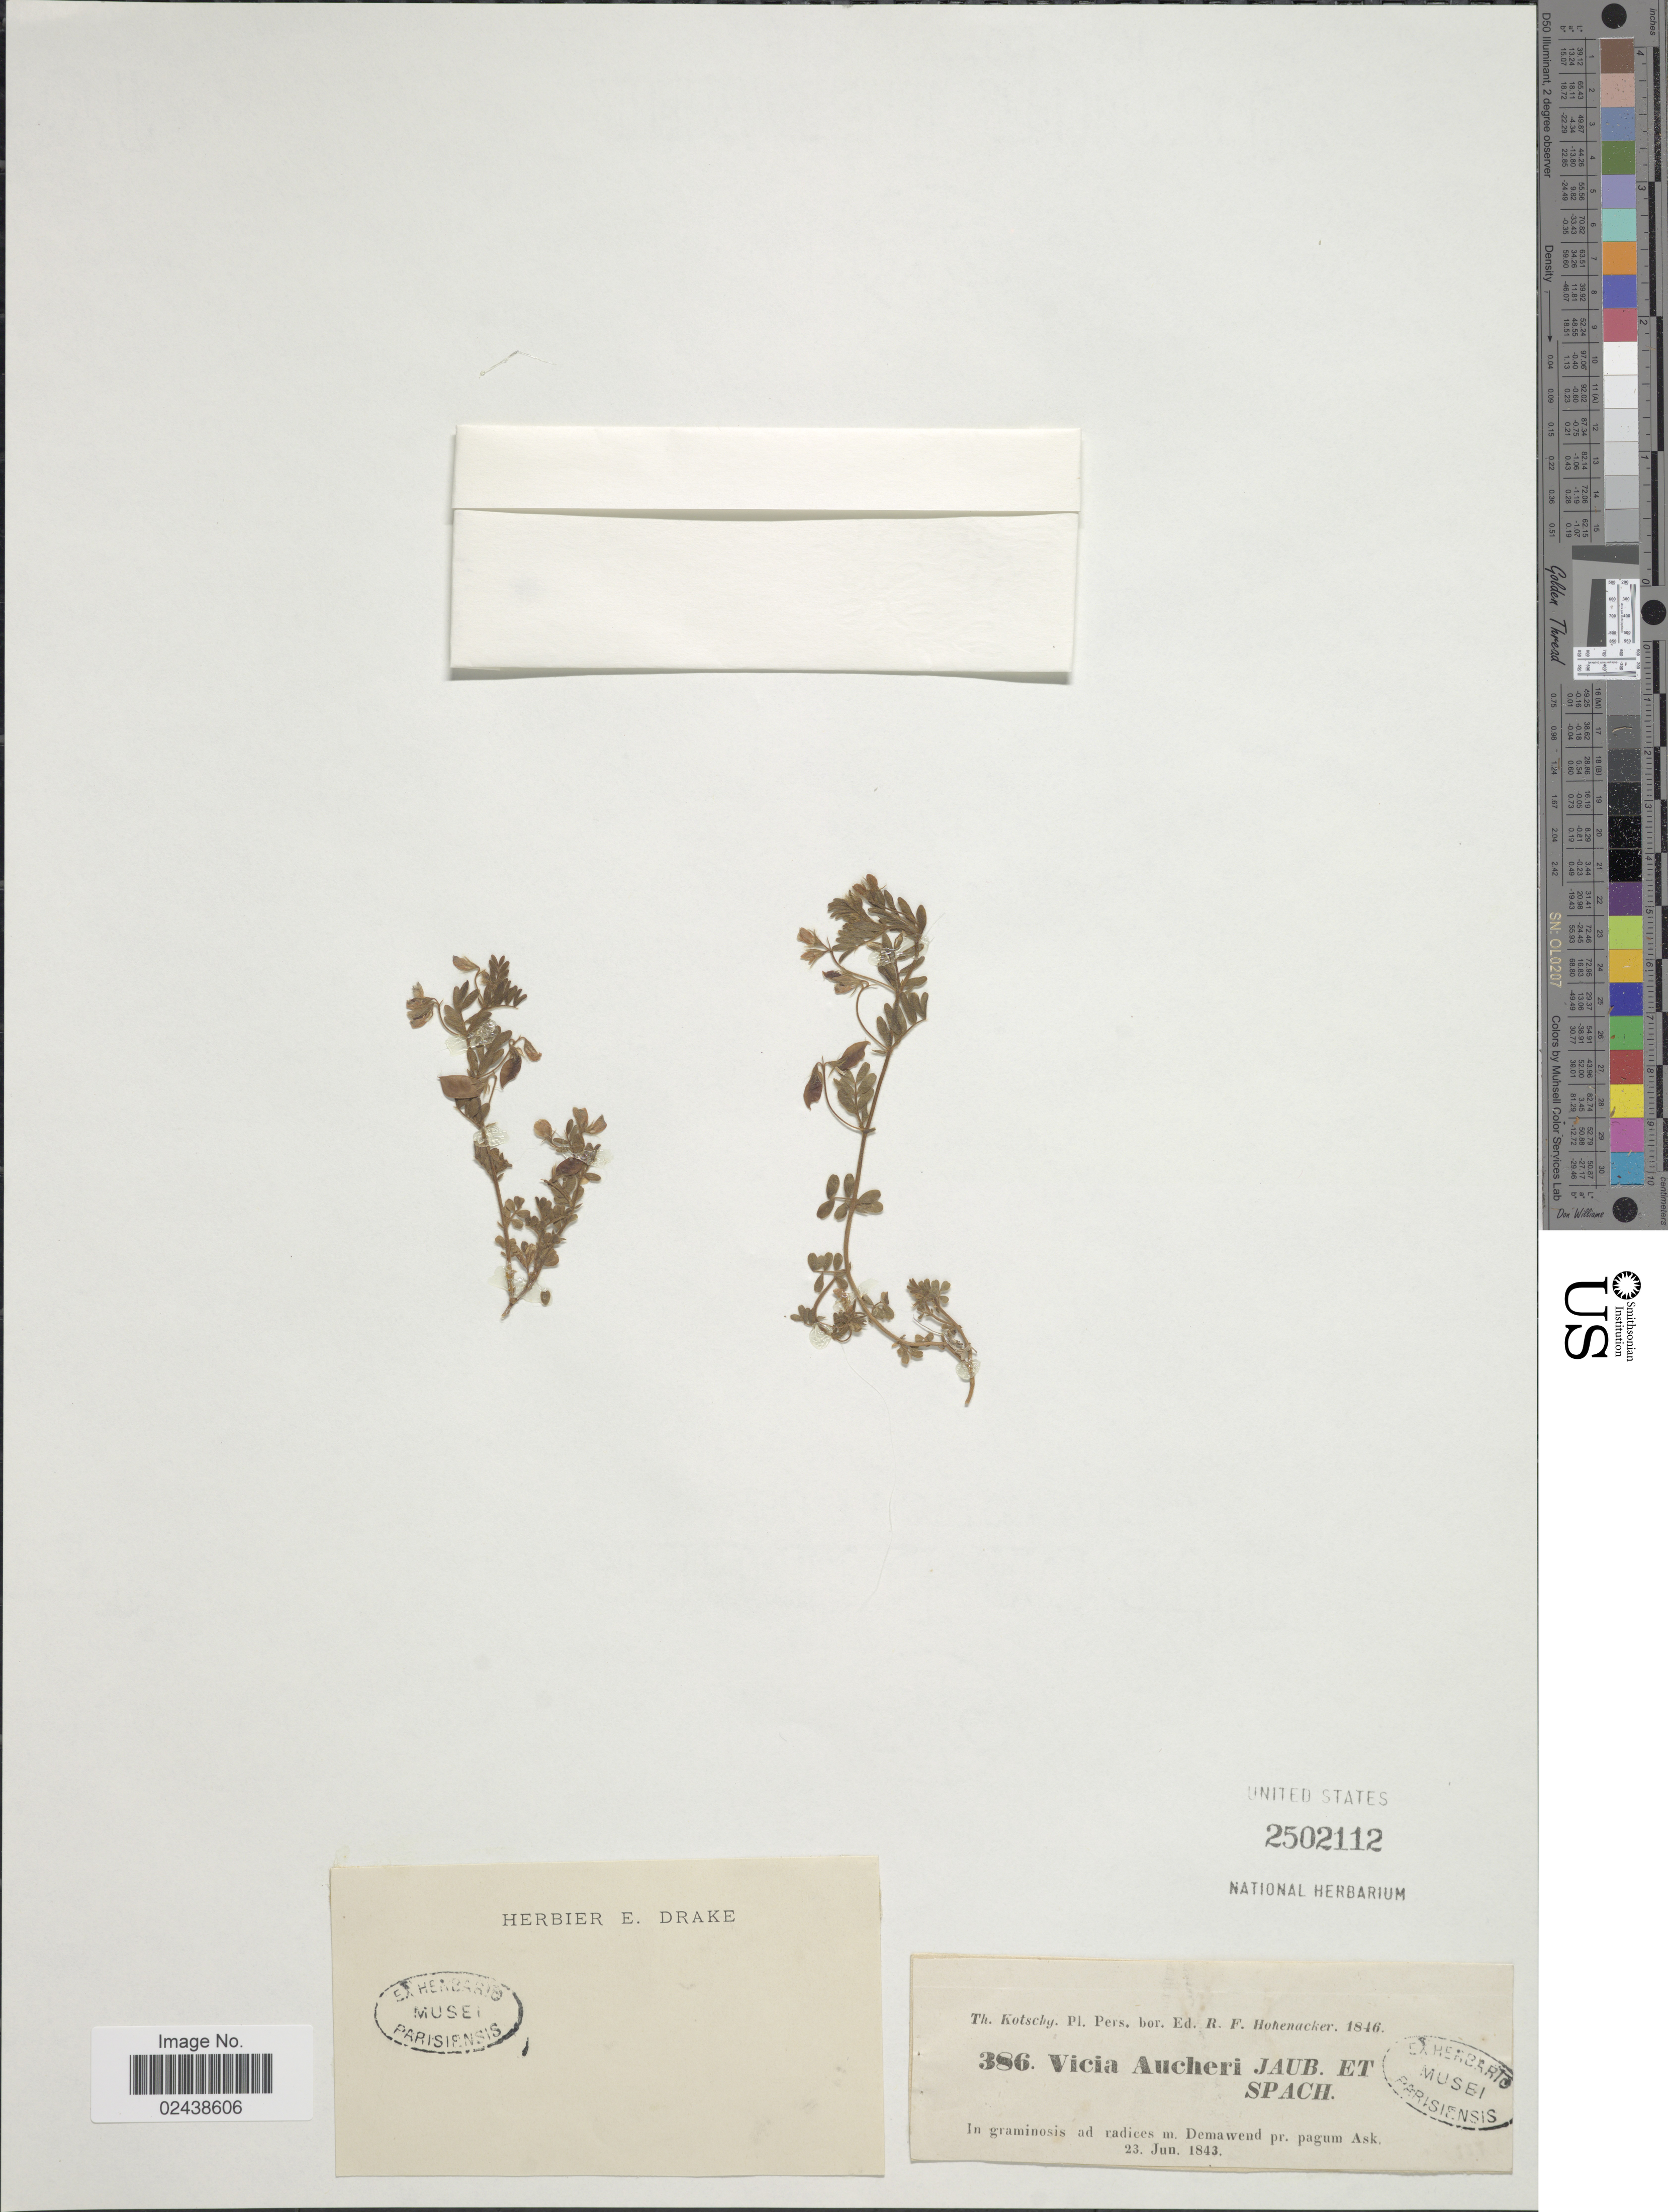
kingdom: Plantae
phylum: Tracheophyta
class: Magnoliopsida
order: Fabales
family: Fabaceae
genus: Vicia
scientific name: Vicia aucheri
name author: Jaub. & Spach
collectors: K. G. Kotschy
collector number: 386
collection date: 1843-06-23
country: Iran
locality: In graminosis ad radices m. Demawend pr. pagum Ask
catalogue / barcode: US 2502112